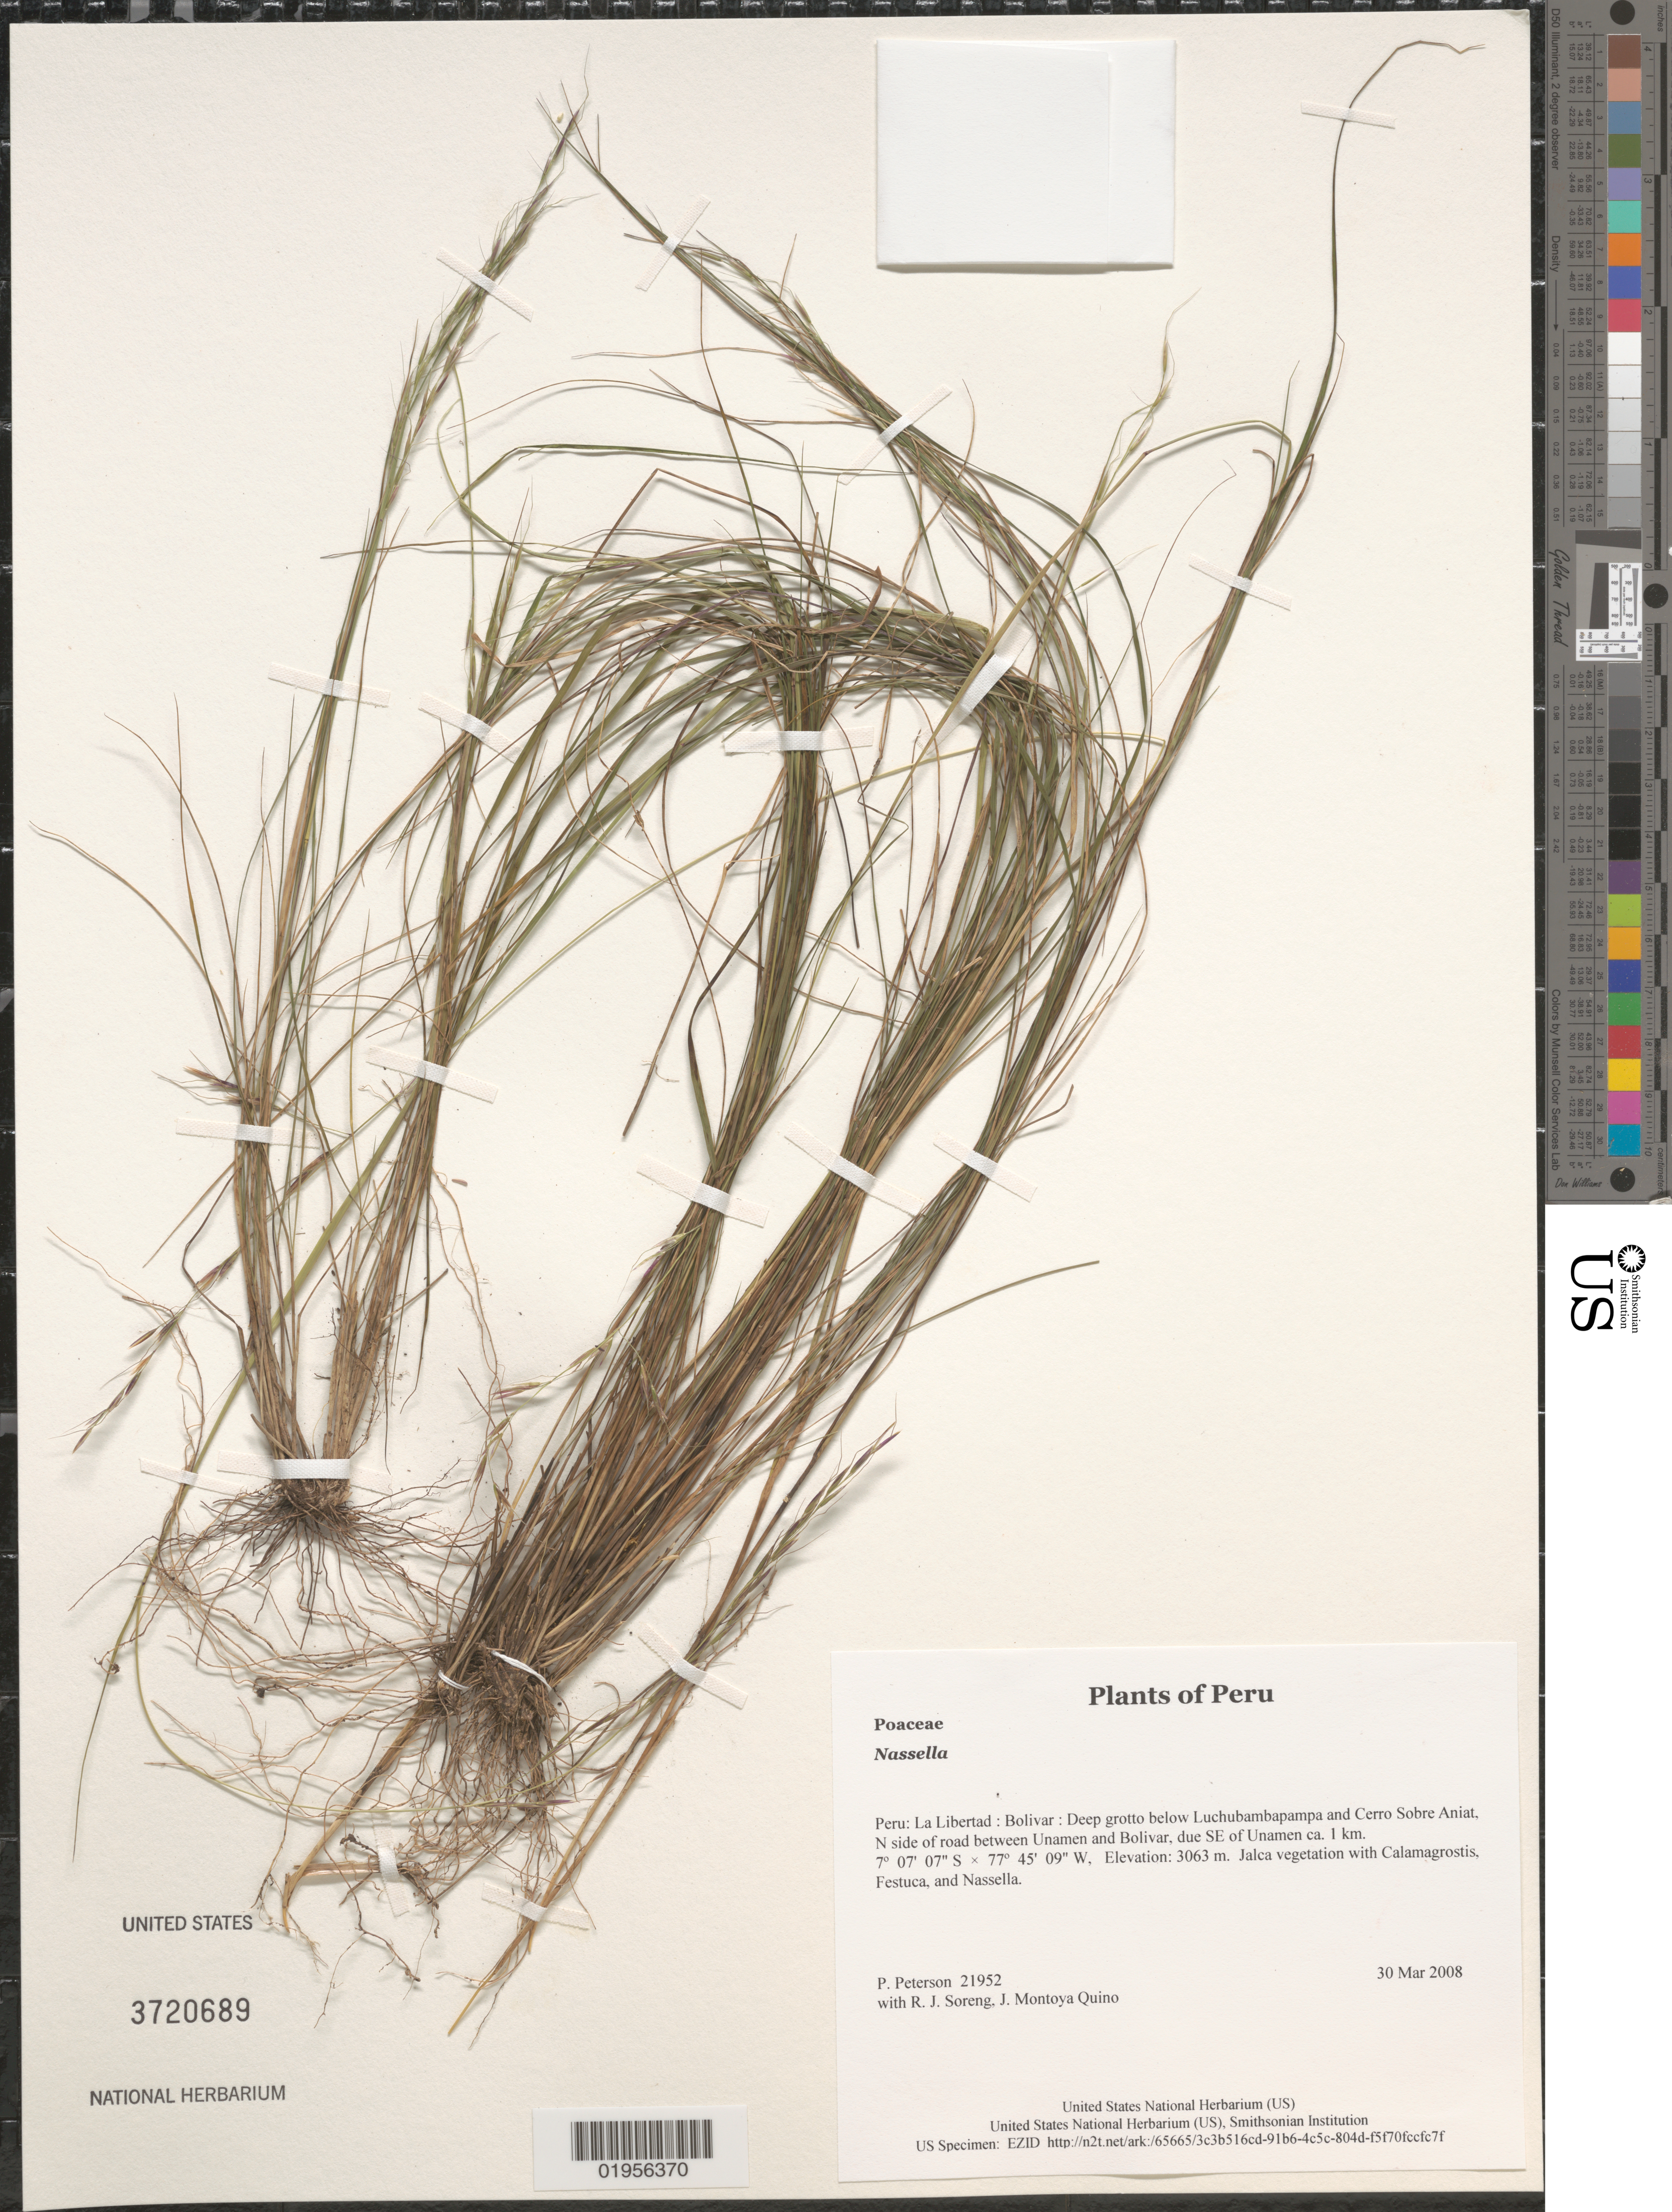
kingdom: Plantae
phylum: Tracheophyta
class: Liliopsida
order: Poales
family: Poaceae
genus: Nassella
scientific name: Nassella sp.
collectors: P. M. Peterson, R. J. Soreng & J. Montoya Quino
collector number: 21952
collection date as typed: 30 Mar 2008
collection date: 2008-03-30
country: Peru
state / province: La Libertad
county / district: Bolívar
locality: Deep grotto below Luchubambapampa and Cerro Sobre Aniat, N side of road between Unamen and Bolivar, due SE of Unamen ca. 1 km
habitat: Jalca vegetation with Calamagrostis, Festuca, and Nassella.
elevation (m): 3063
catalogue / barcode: US 3720689